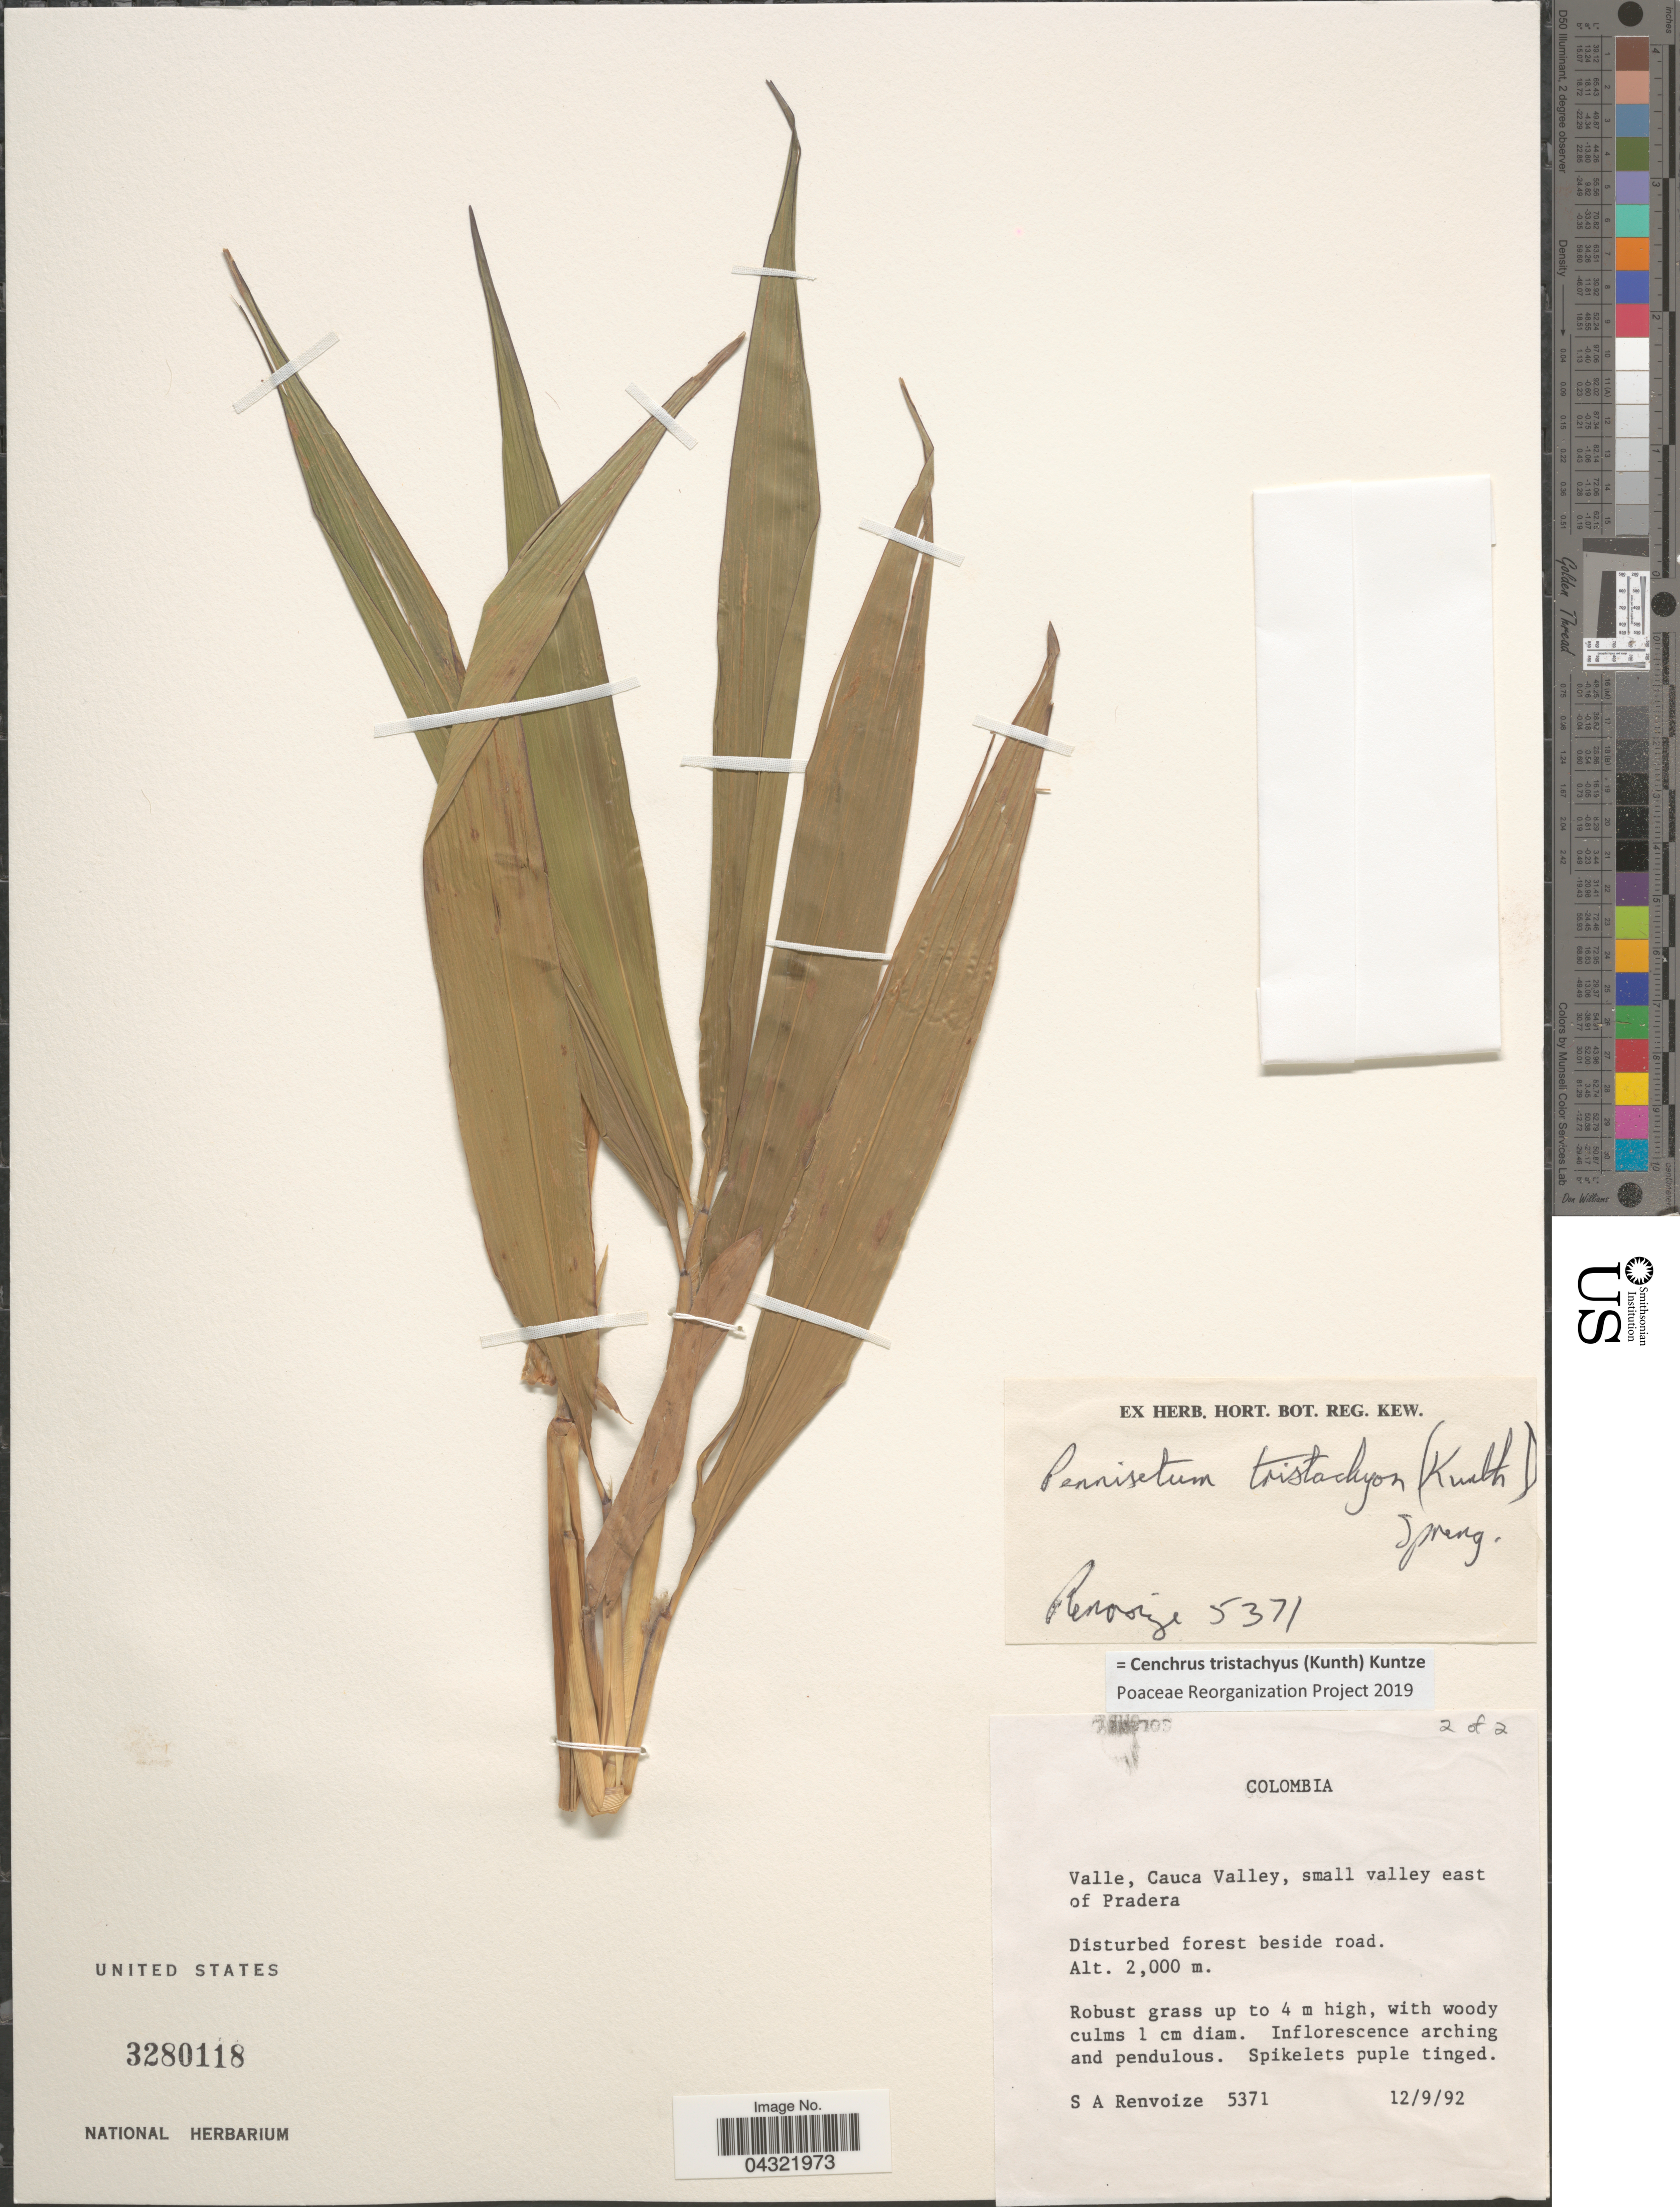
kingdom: Plantae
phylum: Tracheophyta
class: Liliopsida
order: Poales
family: Poaceae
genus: Cenchrus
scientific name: Cenchrus tristachyus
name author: (Kunth) Kuntze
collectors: S. A. Renvoize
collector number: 5371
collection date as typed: Transcribed d/m/y: 12/9/92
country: Colombia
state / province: Valle del Cauca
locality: Valle, Cauca Valley, small valley east of Pradera.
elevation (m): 2000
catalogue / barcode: US 3280118